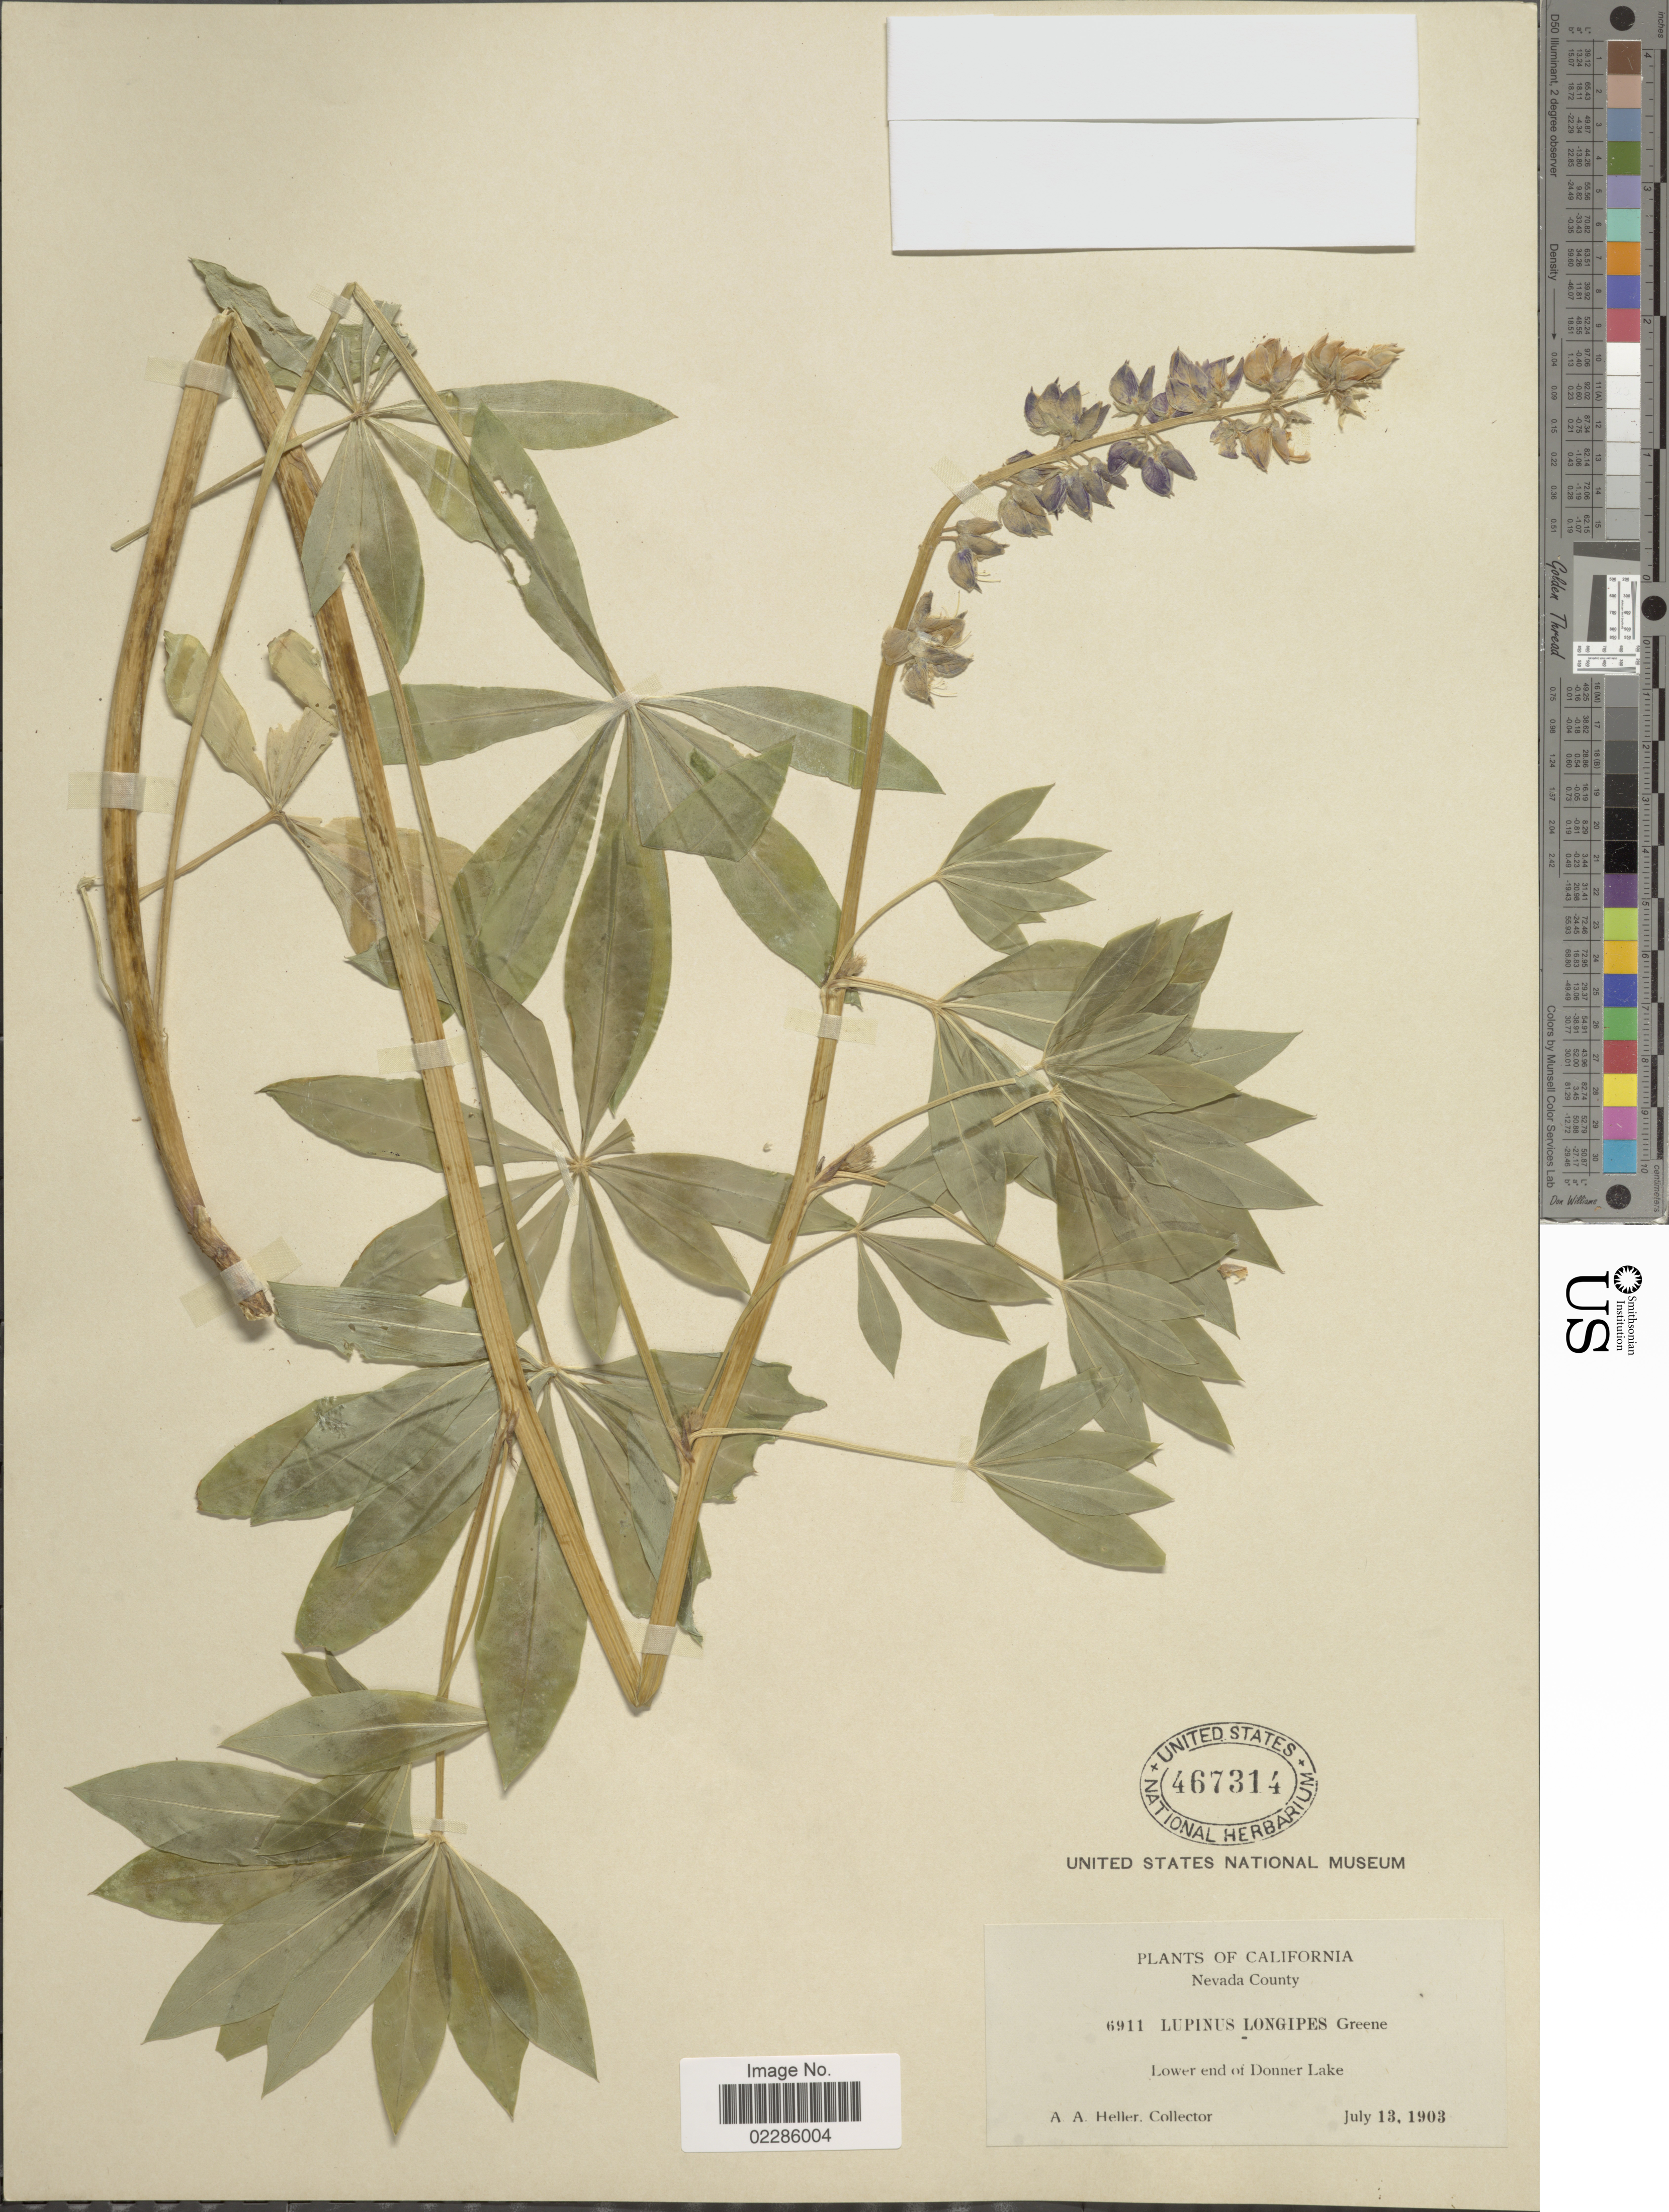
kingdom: Plantae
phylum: Tracheophyta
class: Magnoliopsida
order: Fabales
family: Fabaceae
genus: Lupinus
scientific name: Lupinus longipes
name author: Greene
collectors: A. A. Heller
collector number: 6911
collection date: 1903-07-13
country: United States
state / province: California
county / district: Nevada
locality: Nevada County, Lower end of Donner Lake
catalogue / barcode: US 467314